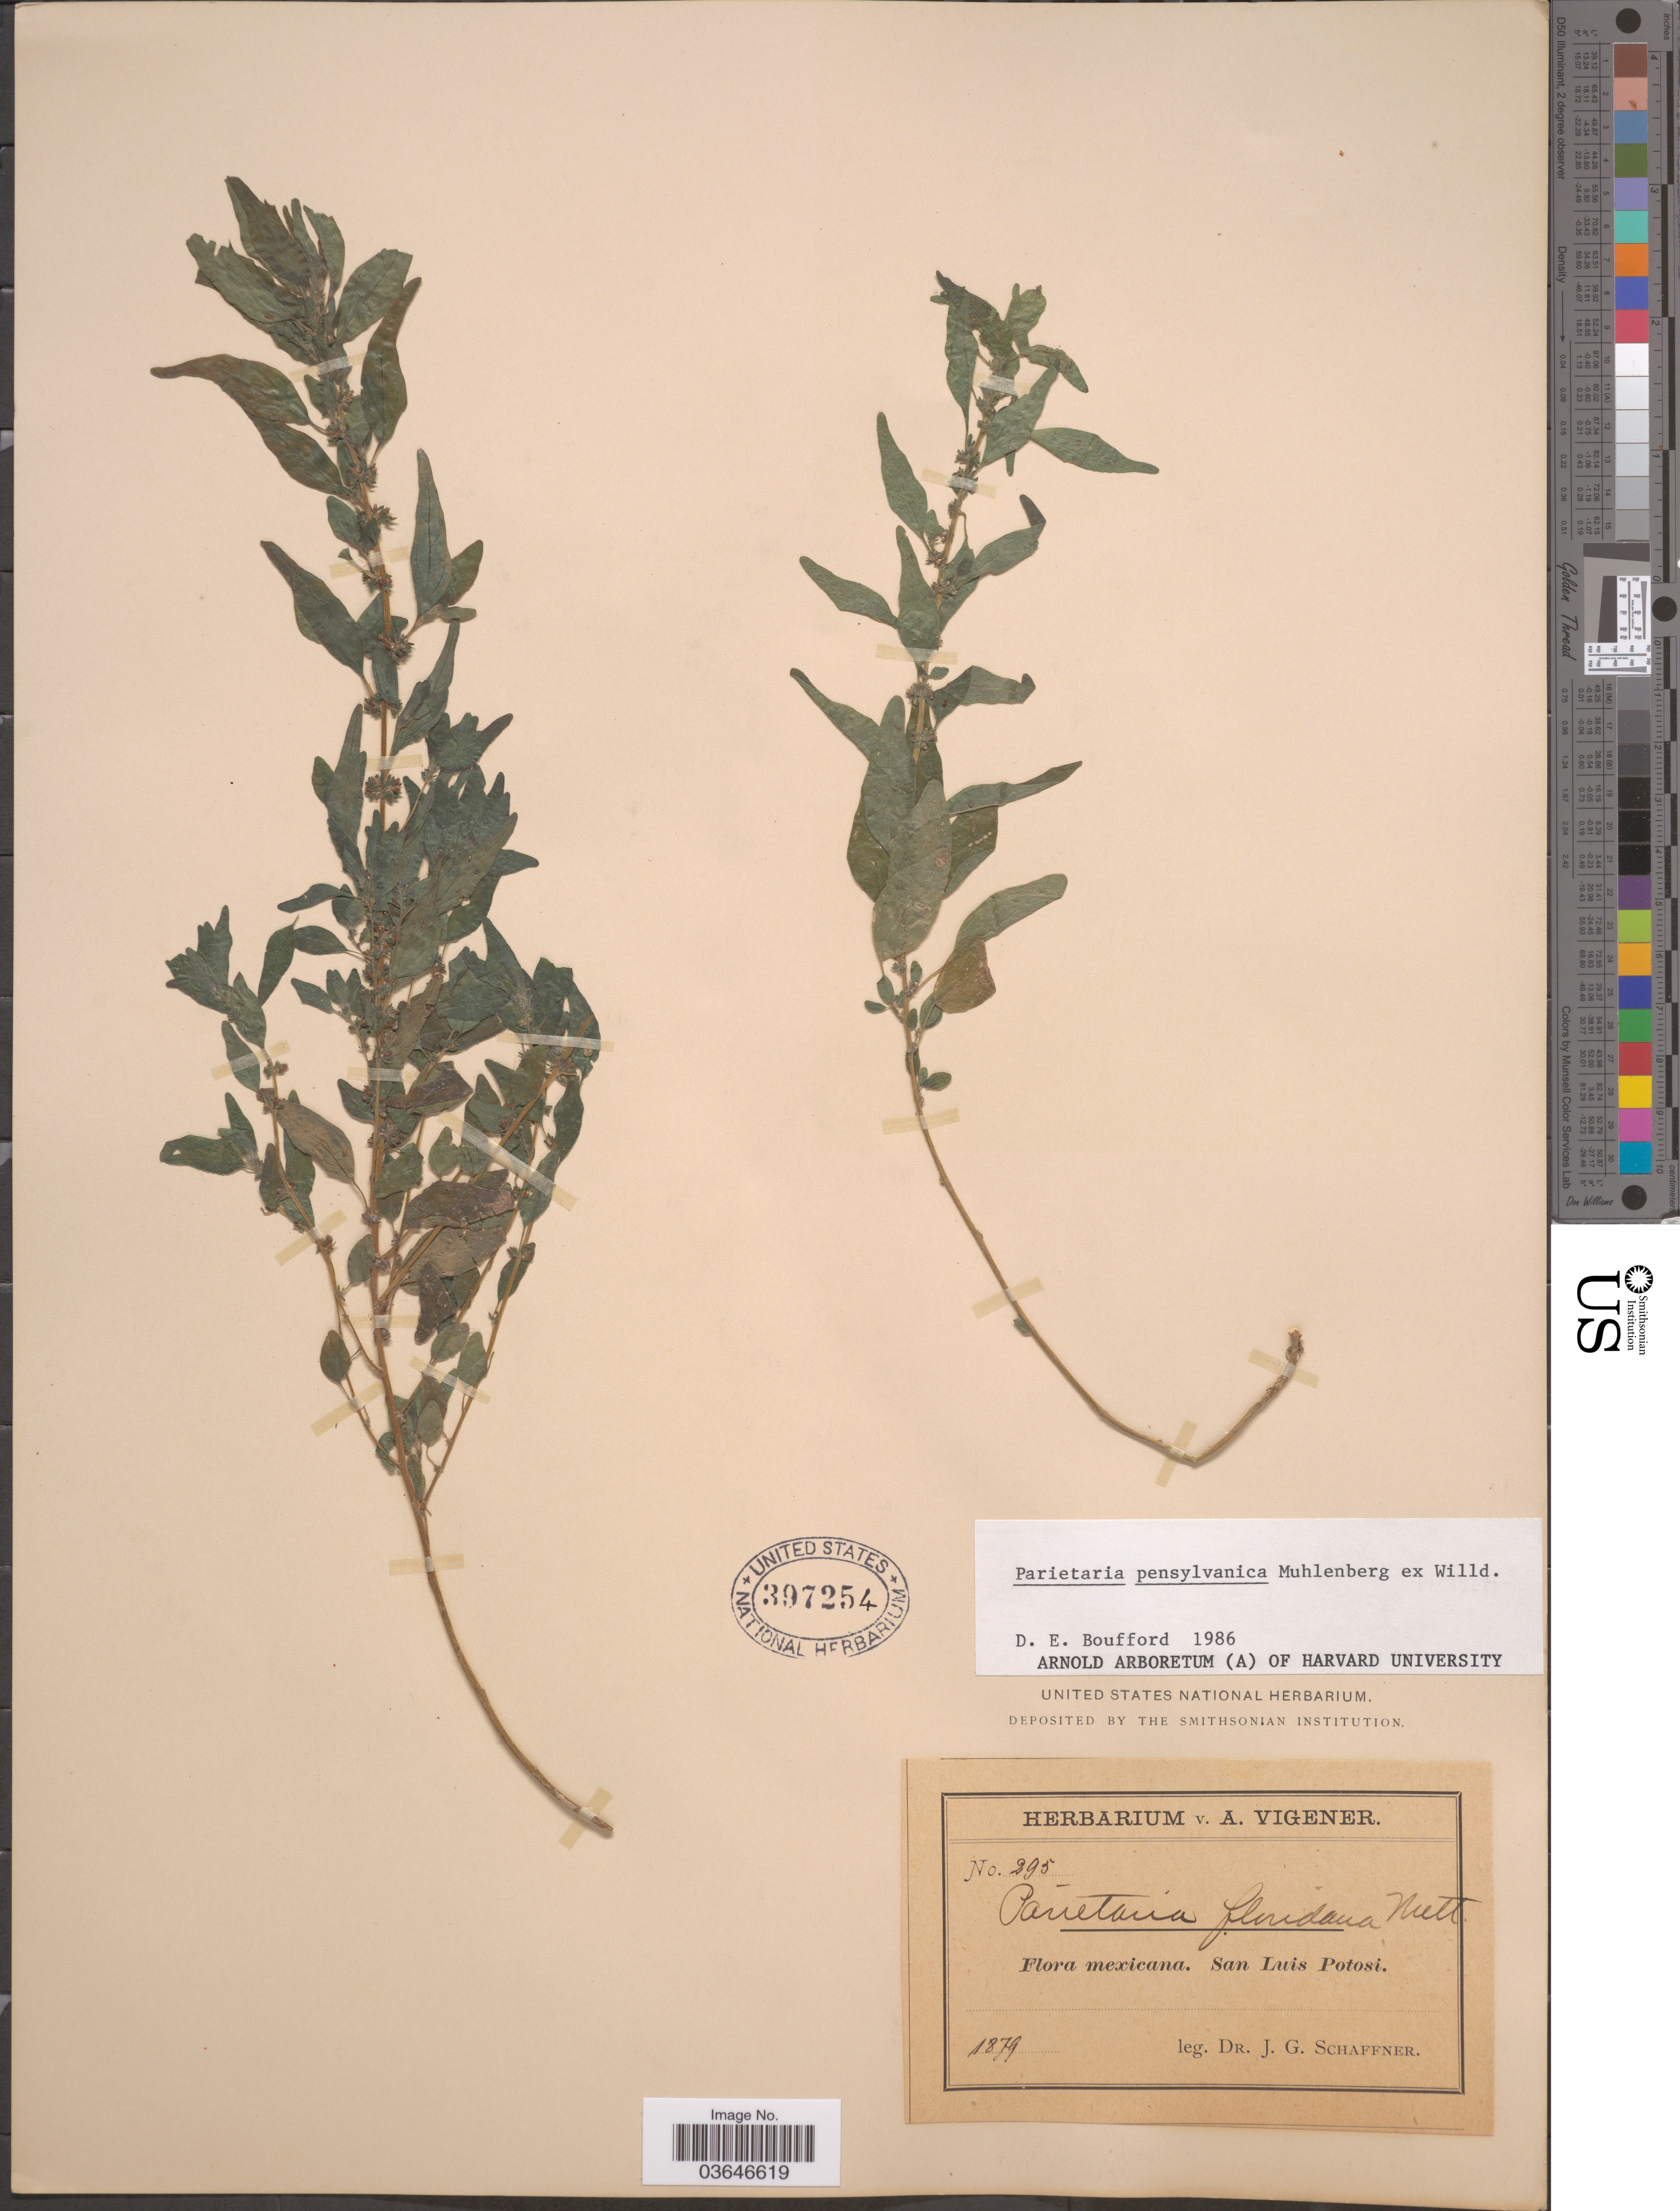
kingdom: Plantae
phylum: Tracheophyta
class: Magnoliopsida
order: Rosales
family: Urticaceae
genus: Parietaria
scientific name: Parietaria pensylvanica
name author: Muhl. ex Willd.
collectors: J. G. Schaffner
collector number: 295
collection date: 1879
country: Mexico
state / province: San Luis Potosí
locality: Mexicana.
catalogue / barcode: US 397254